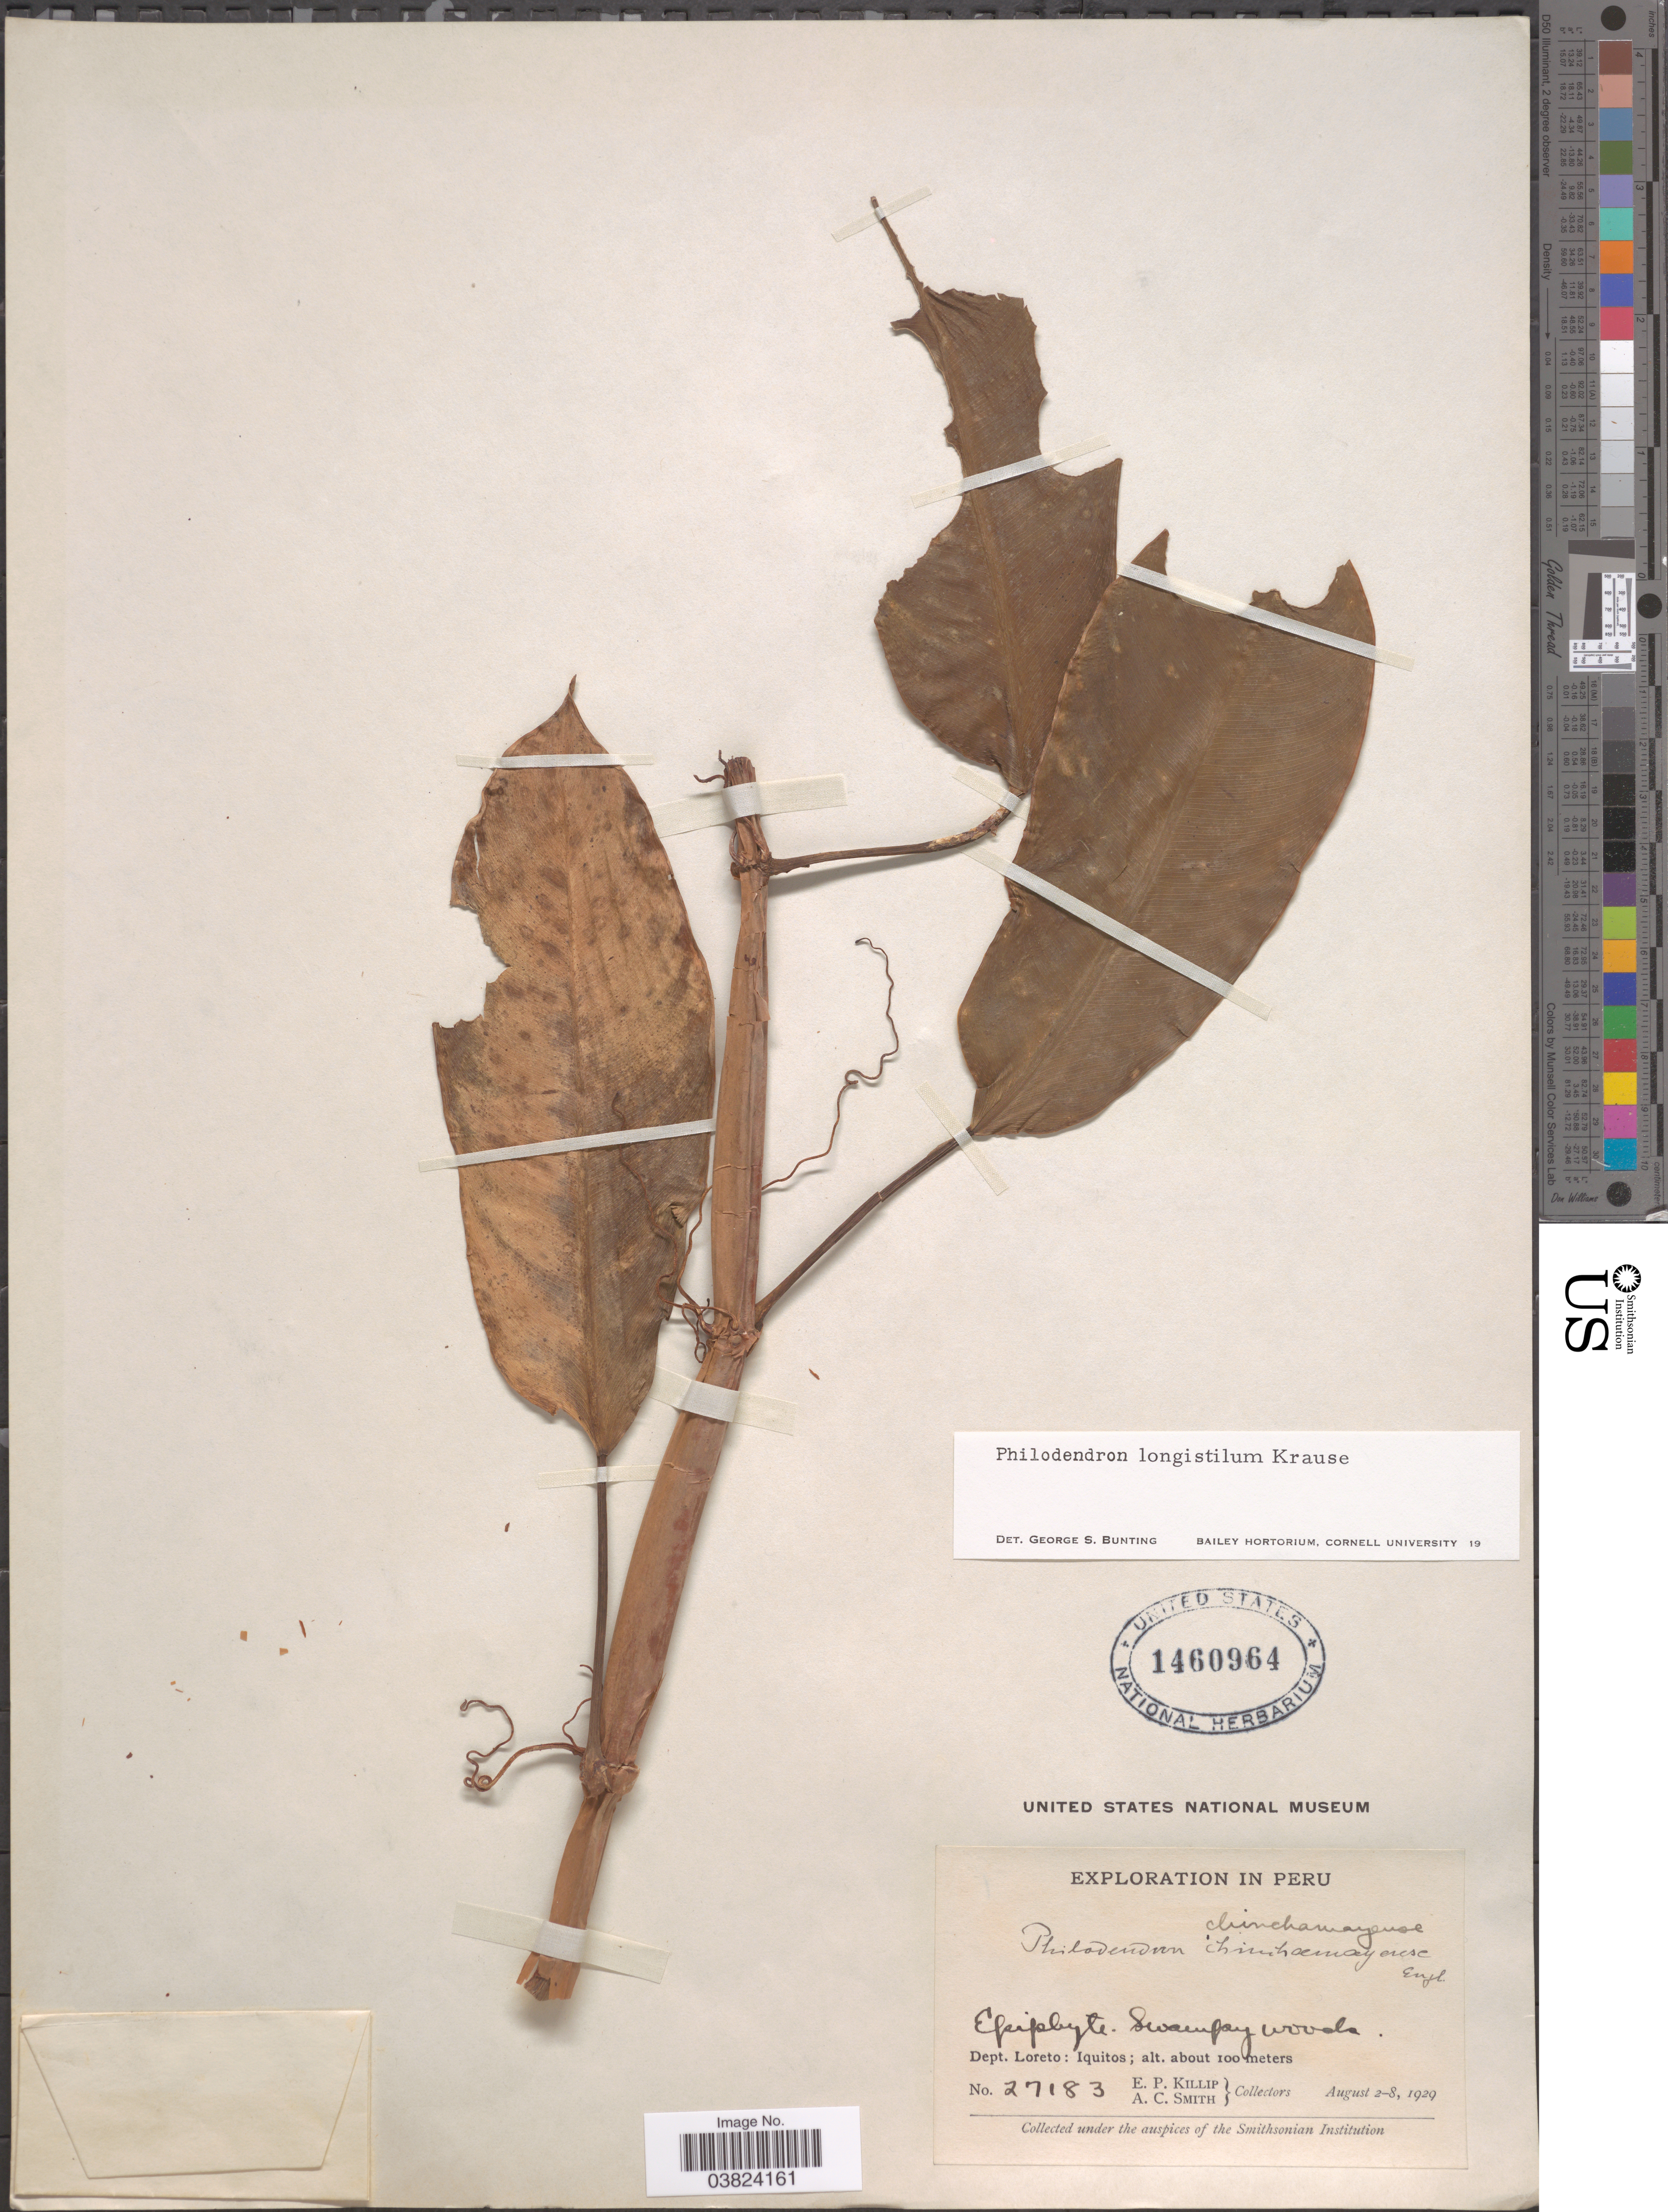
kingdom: Plantae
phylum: Tracheophyta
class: Liliopsida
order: Alismatales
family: Araceae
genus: Philodendron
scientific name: Philodendron longistilum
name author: K. Krause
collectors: E. P. Killip & A. C. Smith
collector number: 27183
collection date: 1929-08-02/1929-08-08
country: Peru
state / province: Loreto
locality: Dept. Loreto: Iquitos.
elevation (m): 100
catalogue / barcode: US 1460964